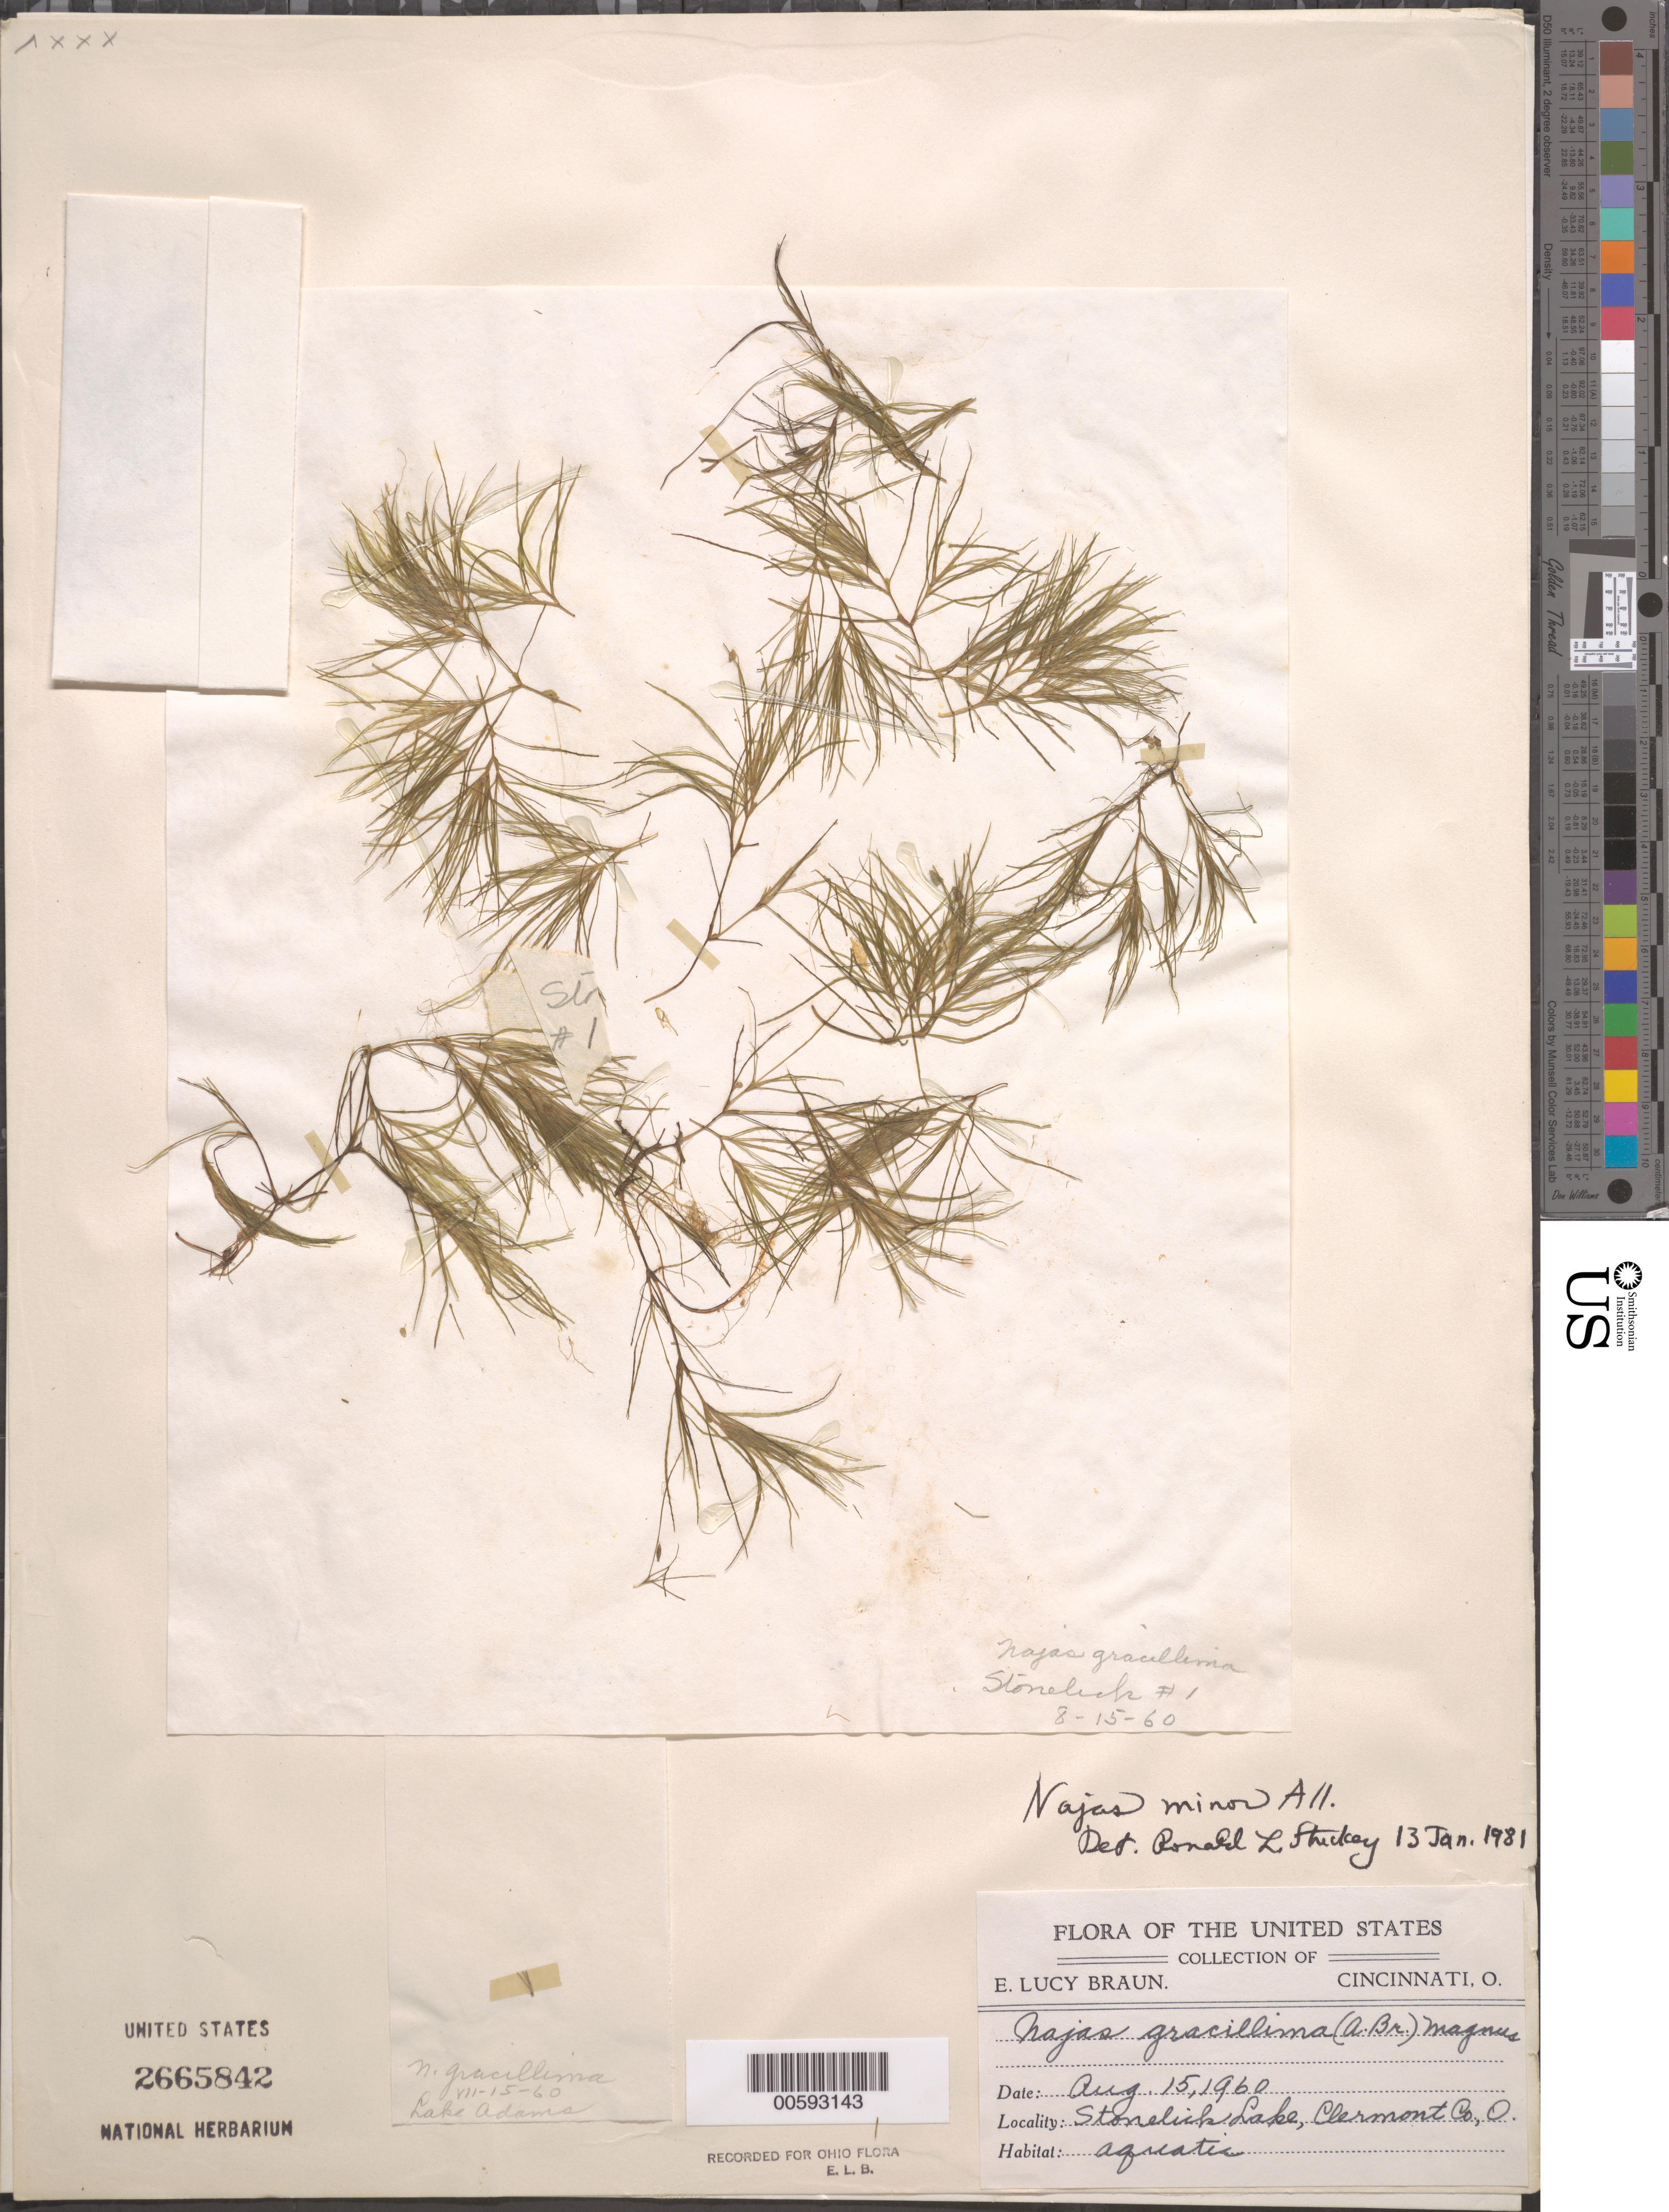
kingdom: Plantae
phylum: Tracheophyta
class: Liliopsida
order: Alismatales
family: Hydrocharitaceae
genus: Najas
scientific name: Najas minor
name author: All.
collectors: E. L. Braun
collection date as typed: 15 Aug 1960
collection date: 1960-08-15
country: United States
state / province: Ohio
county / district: Clermont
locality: Stonelick Lake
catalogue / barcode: US 2665842